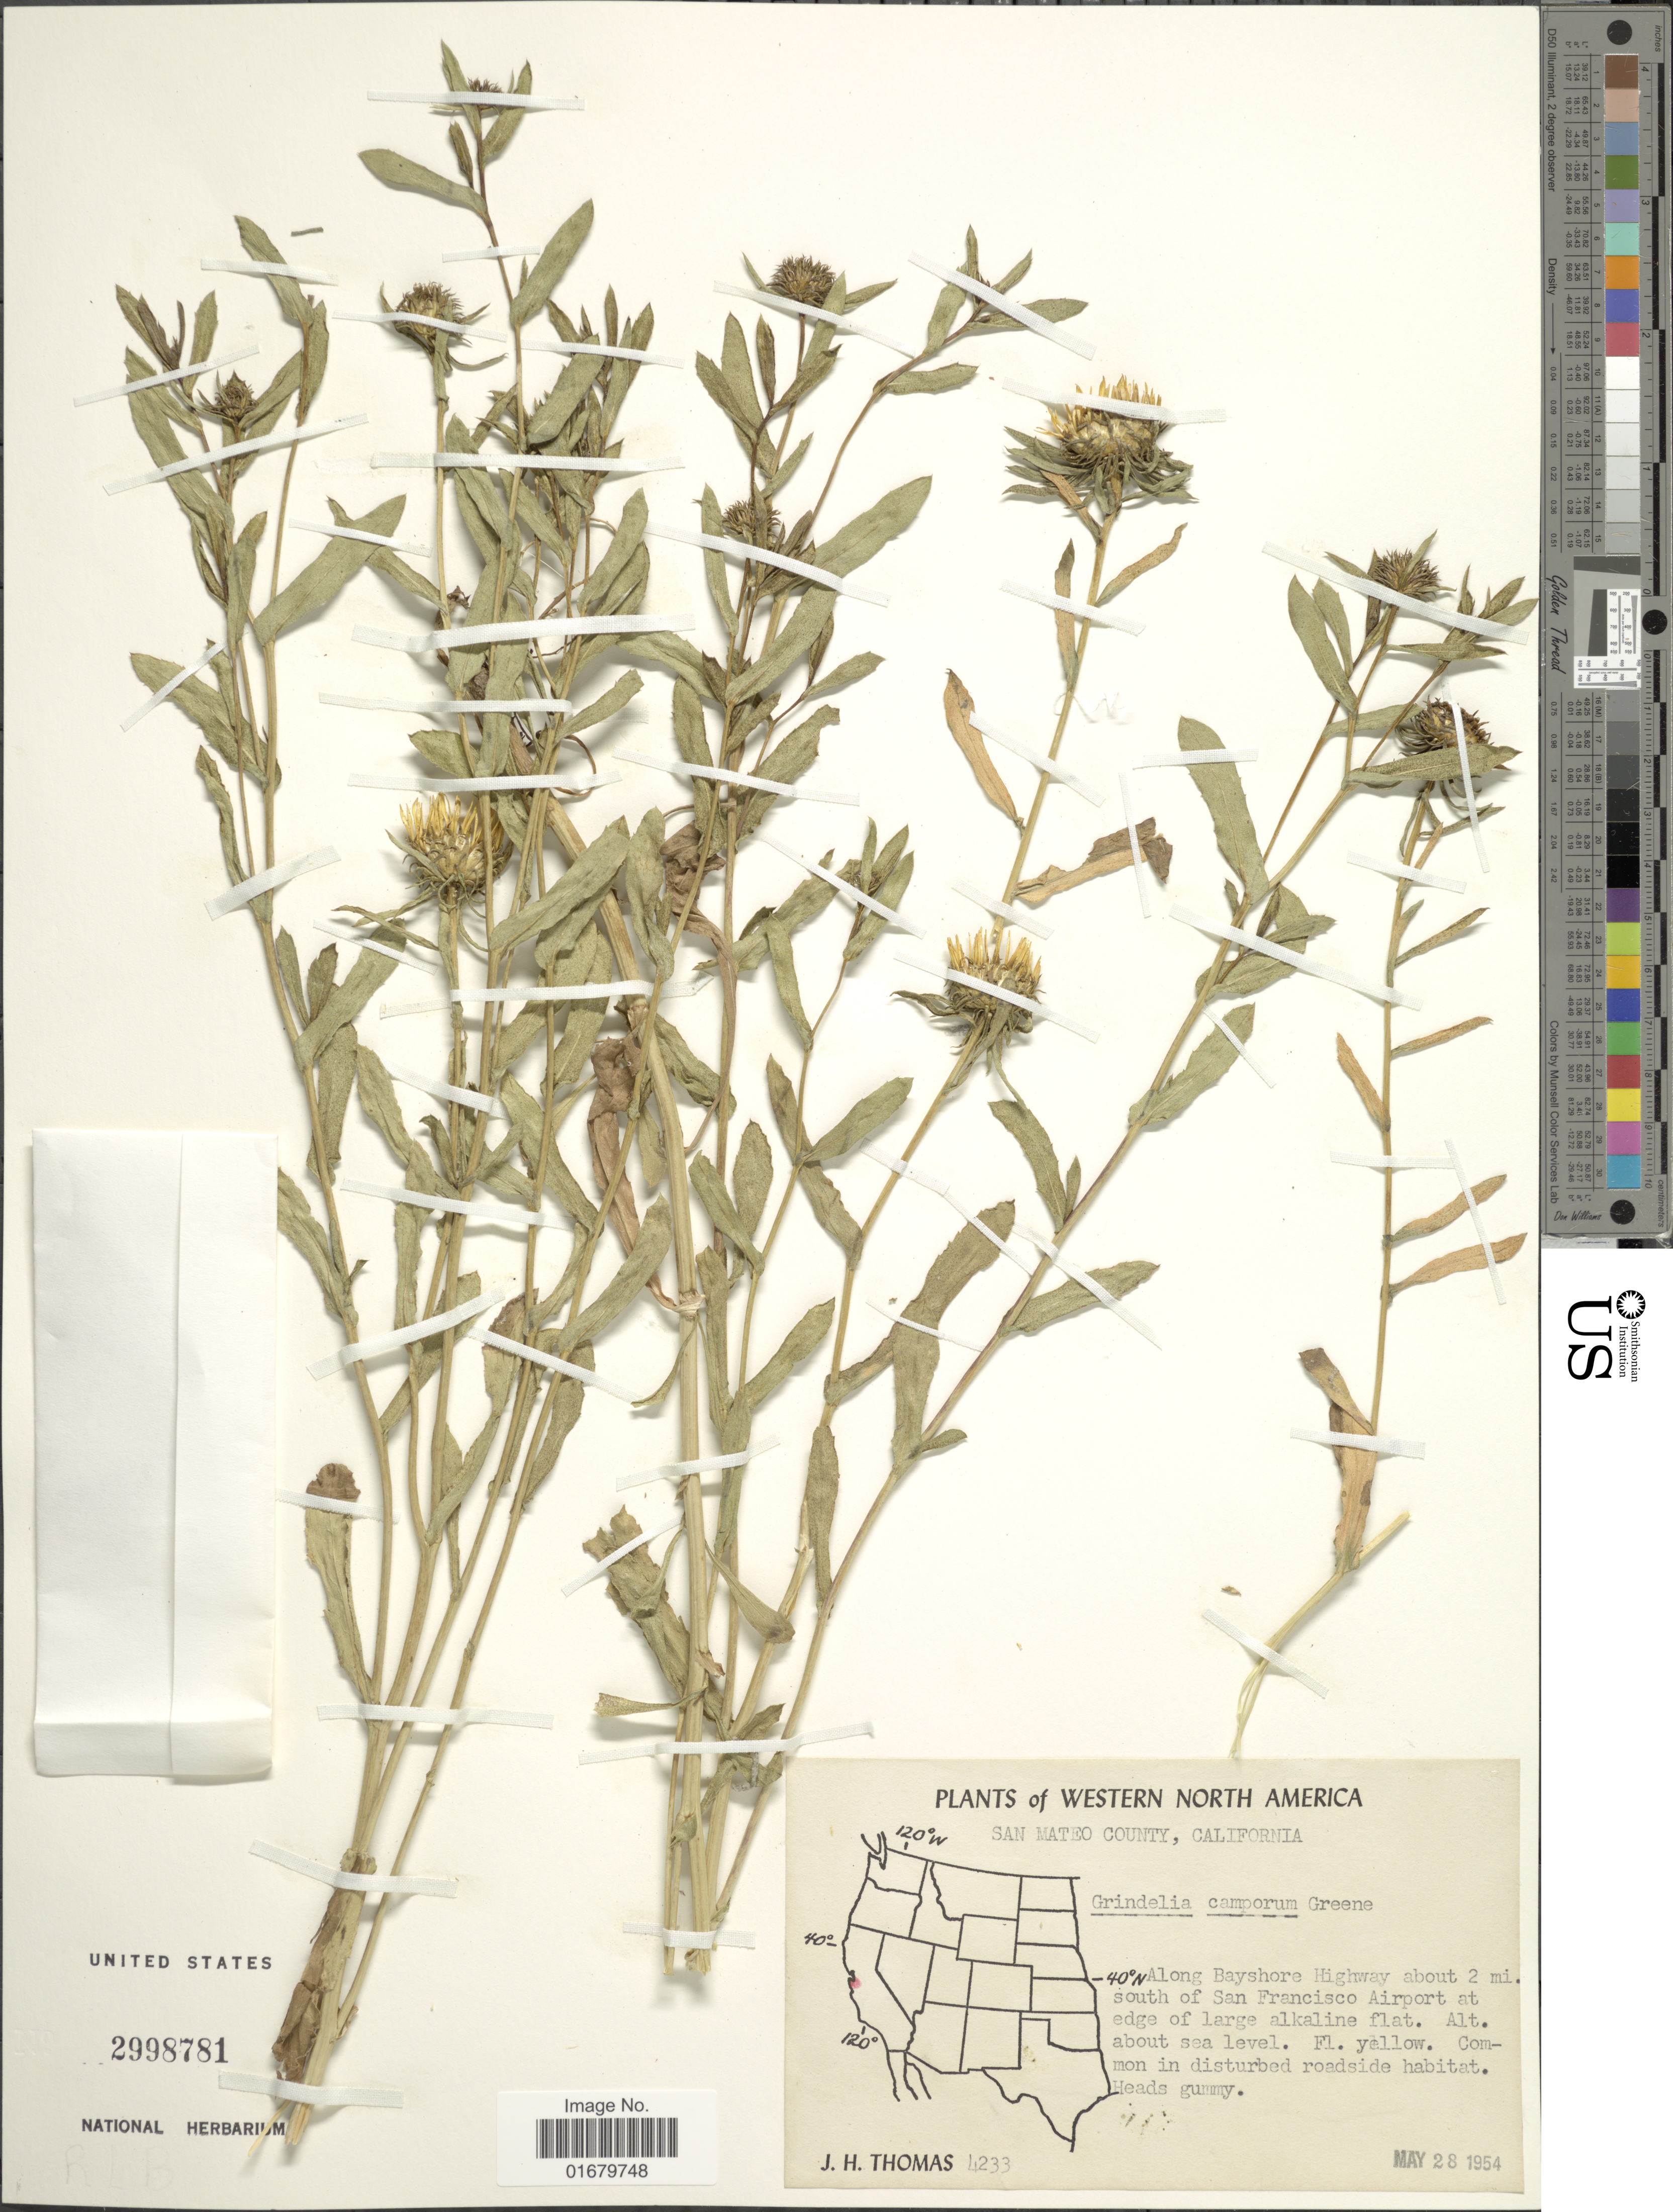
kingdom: Plantae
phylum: Tracheophyta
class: Magnoliopsida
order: Asterales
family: Asteraceae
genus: Grindelia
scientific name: Grindelia camporum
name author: Greene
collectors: J. H. Thomas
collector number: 4233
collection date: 1954-05-28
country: United States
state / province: California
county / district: San Mateo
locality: Western North America, San Mateo County, along Bayshore Highway about 2 mi. south of san Francisco Airport.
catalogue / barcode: US 2998781